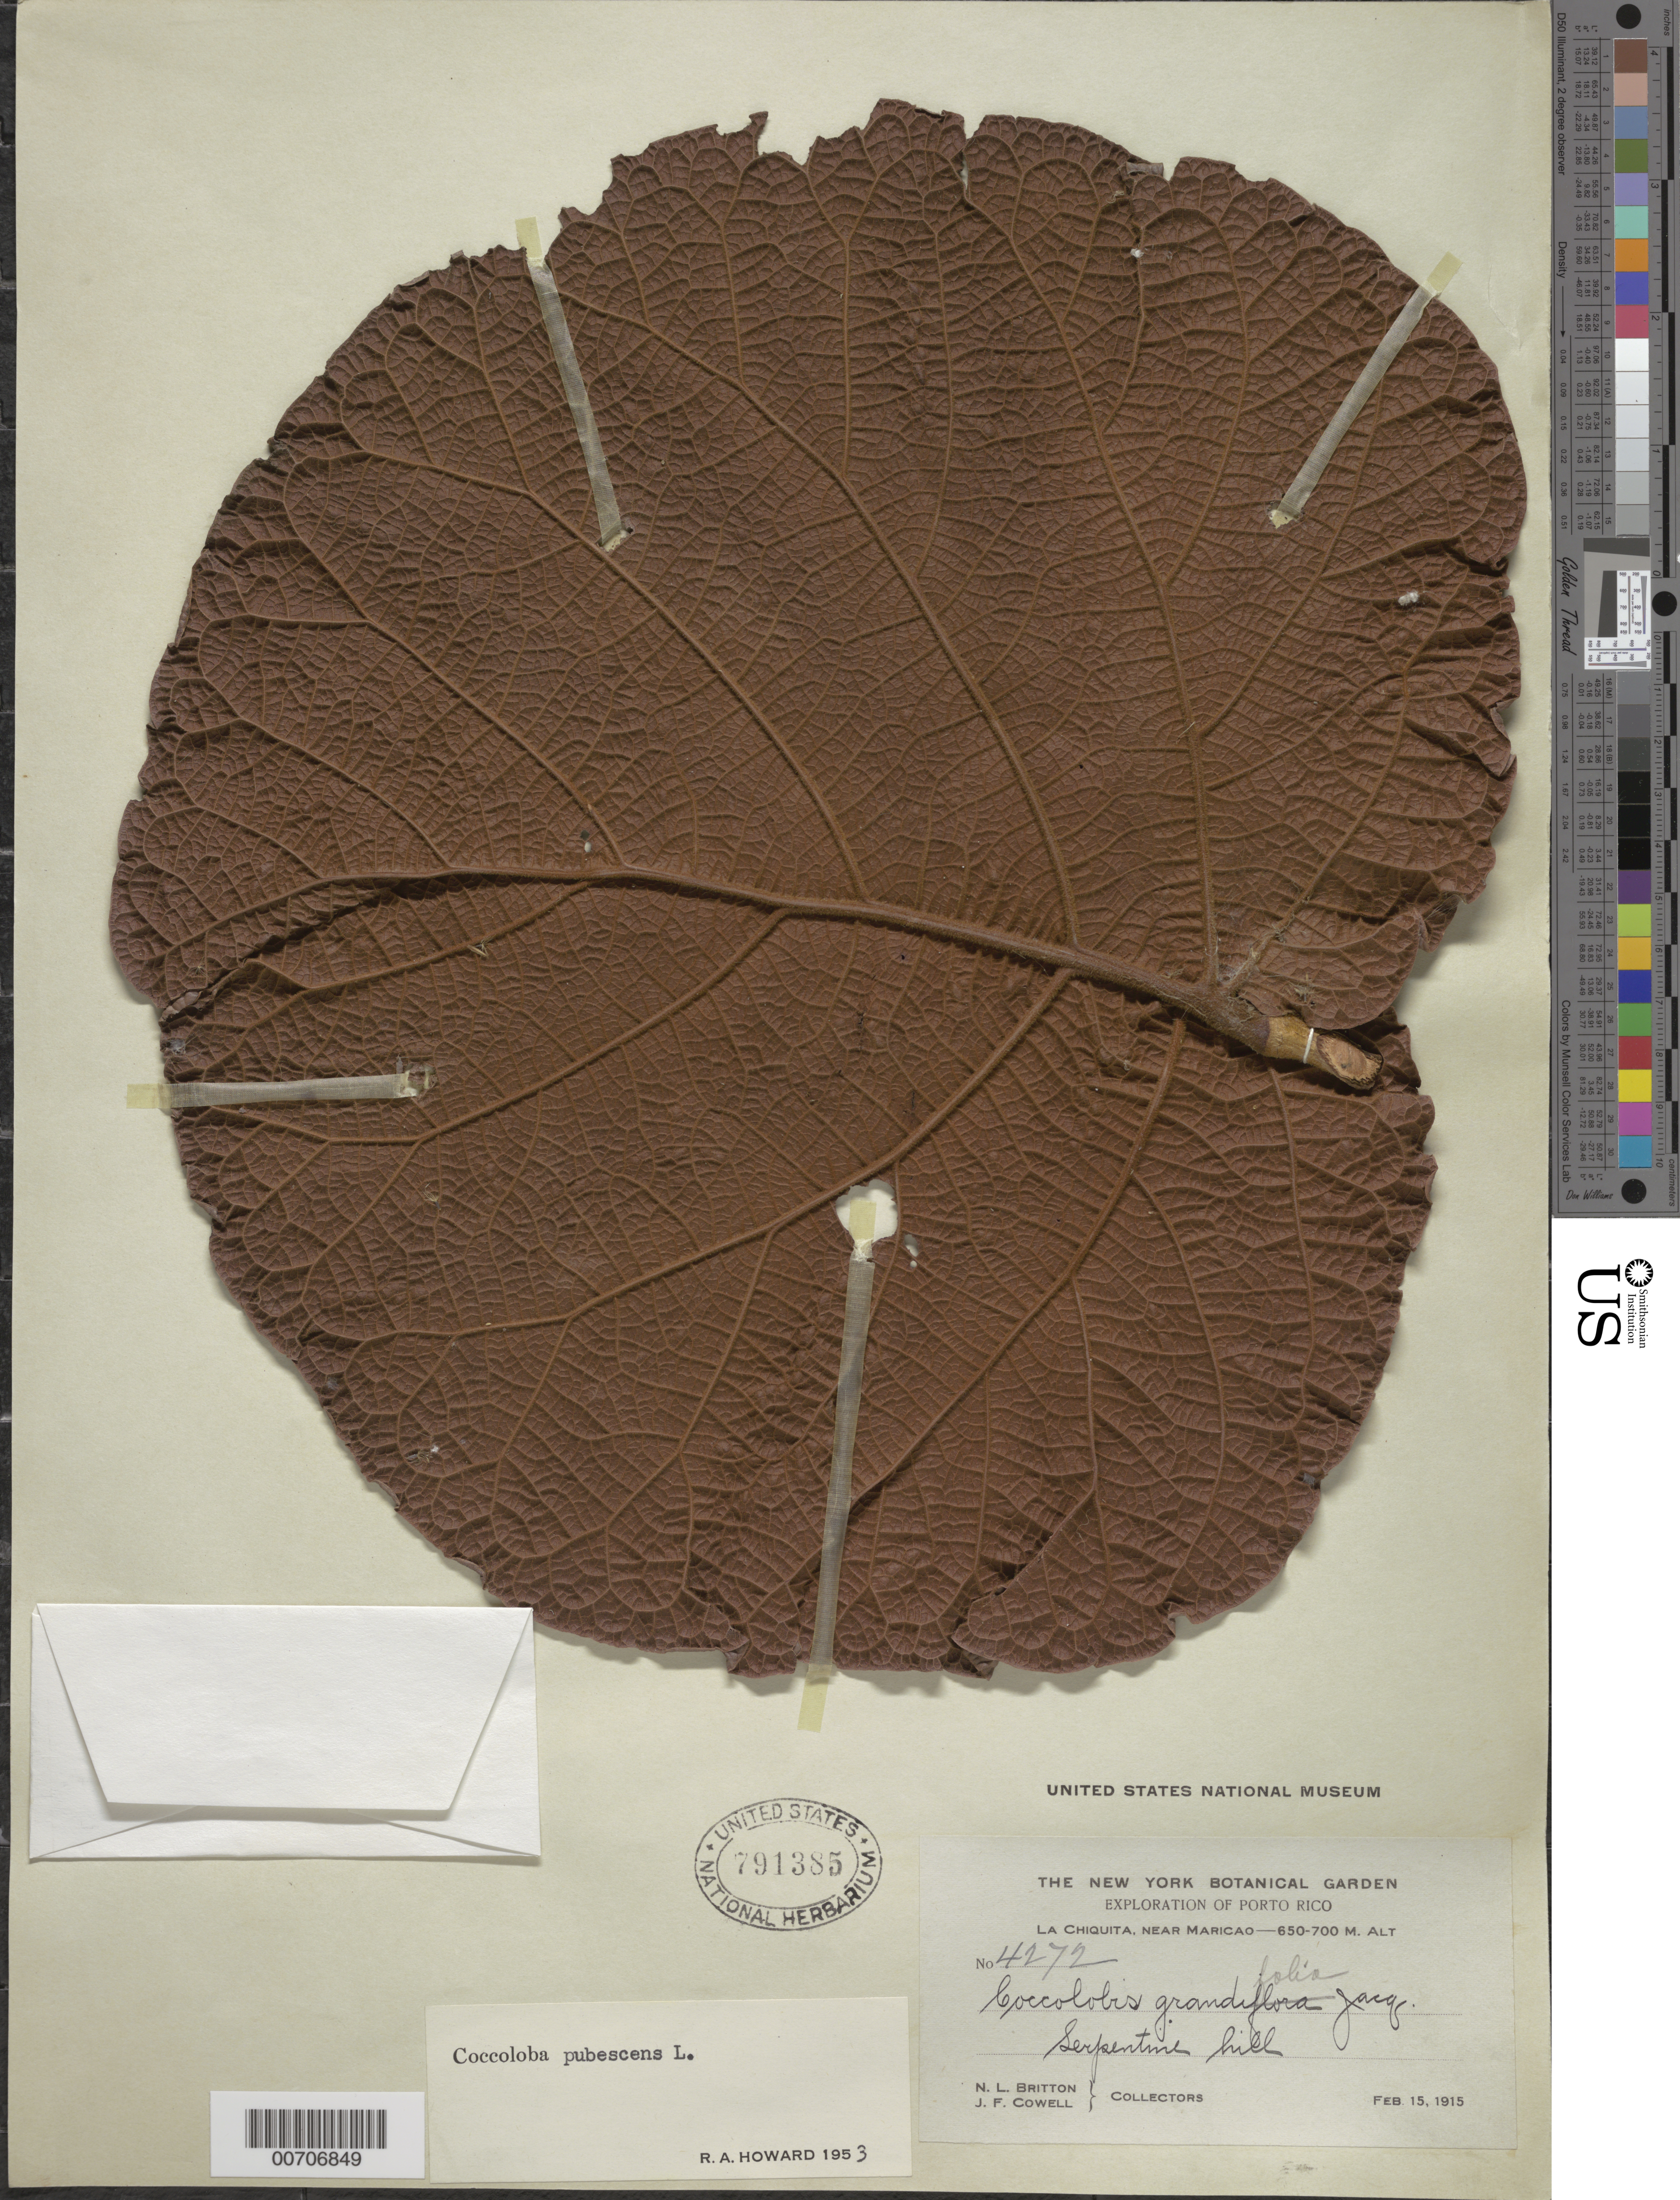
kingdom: Plantae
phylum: Tracheophyta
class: Magnoliopsida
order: Caryophyllales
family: Polygonaceae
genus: Coccoloba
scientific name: Coccoloba pubescens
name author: L.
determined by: Howard, R. A.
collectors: N. Britton & J. F. Cowell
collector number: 4272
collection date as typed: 15 Feb 1915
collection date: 1915-02-15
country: Puerto Rico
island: Greater Antilles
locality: La Chiquita, near Mayaguez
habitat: Serpentine hill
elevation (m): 650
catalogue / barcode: US 791385